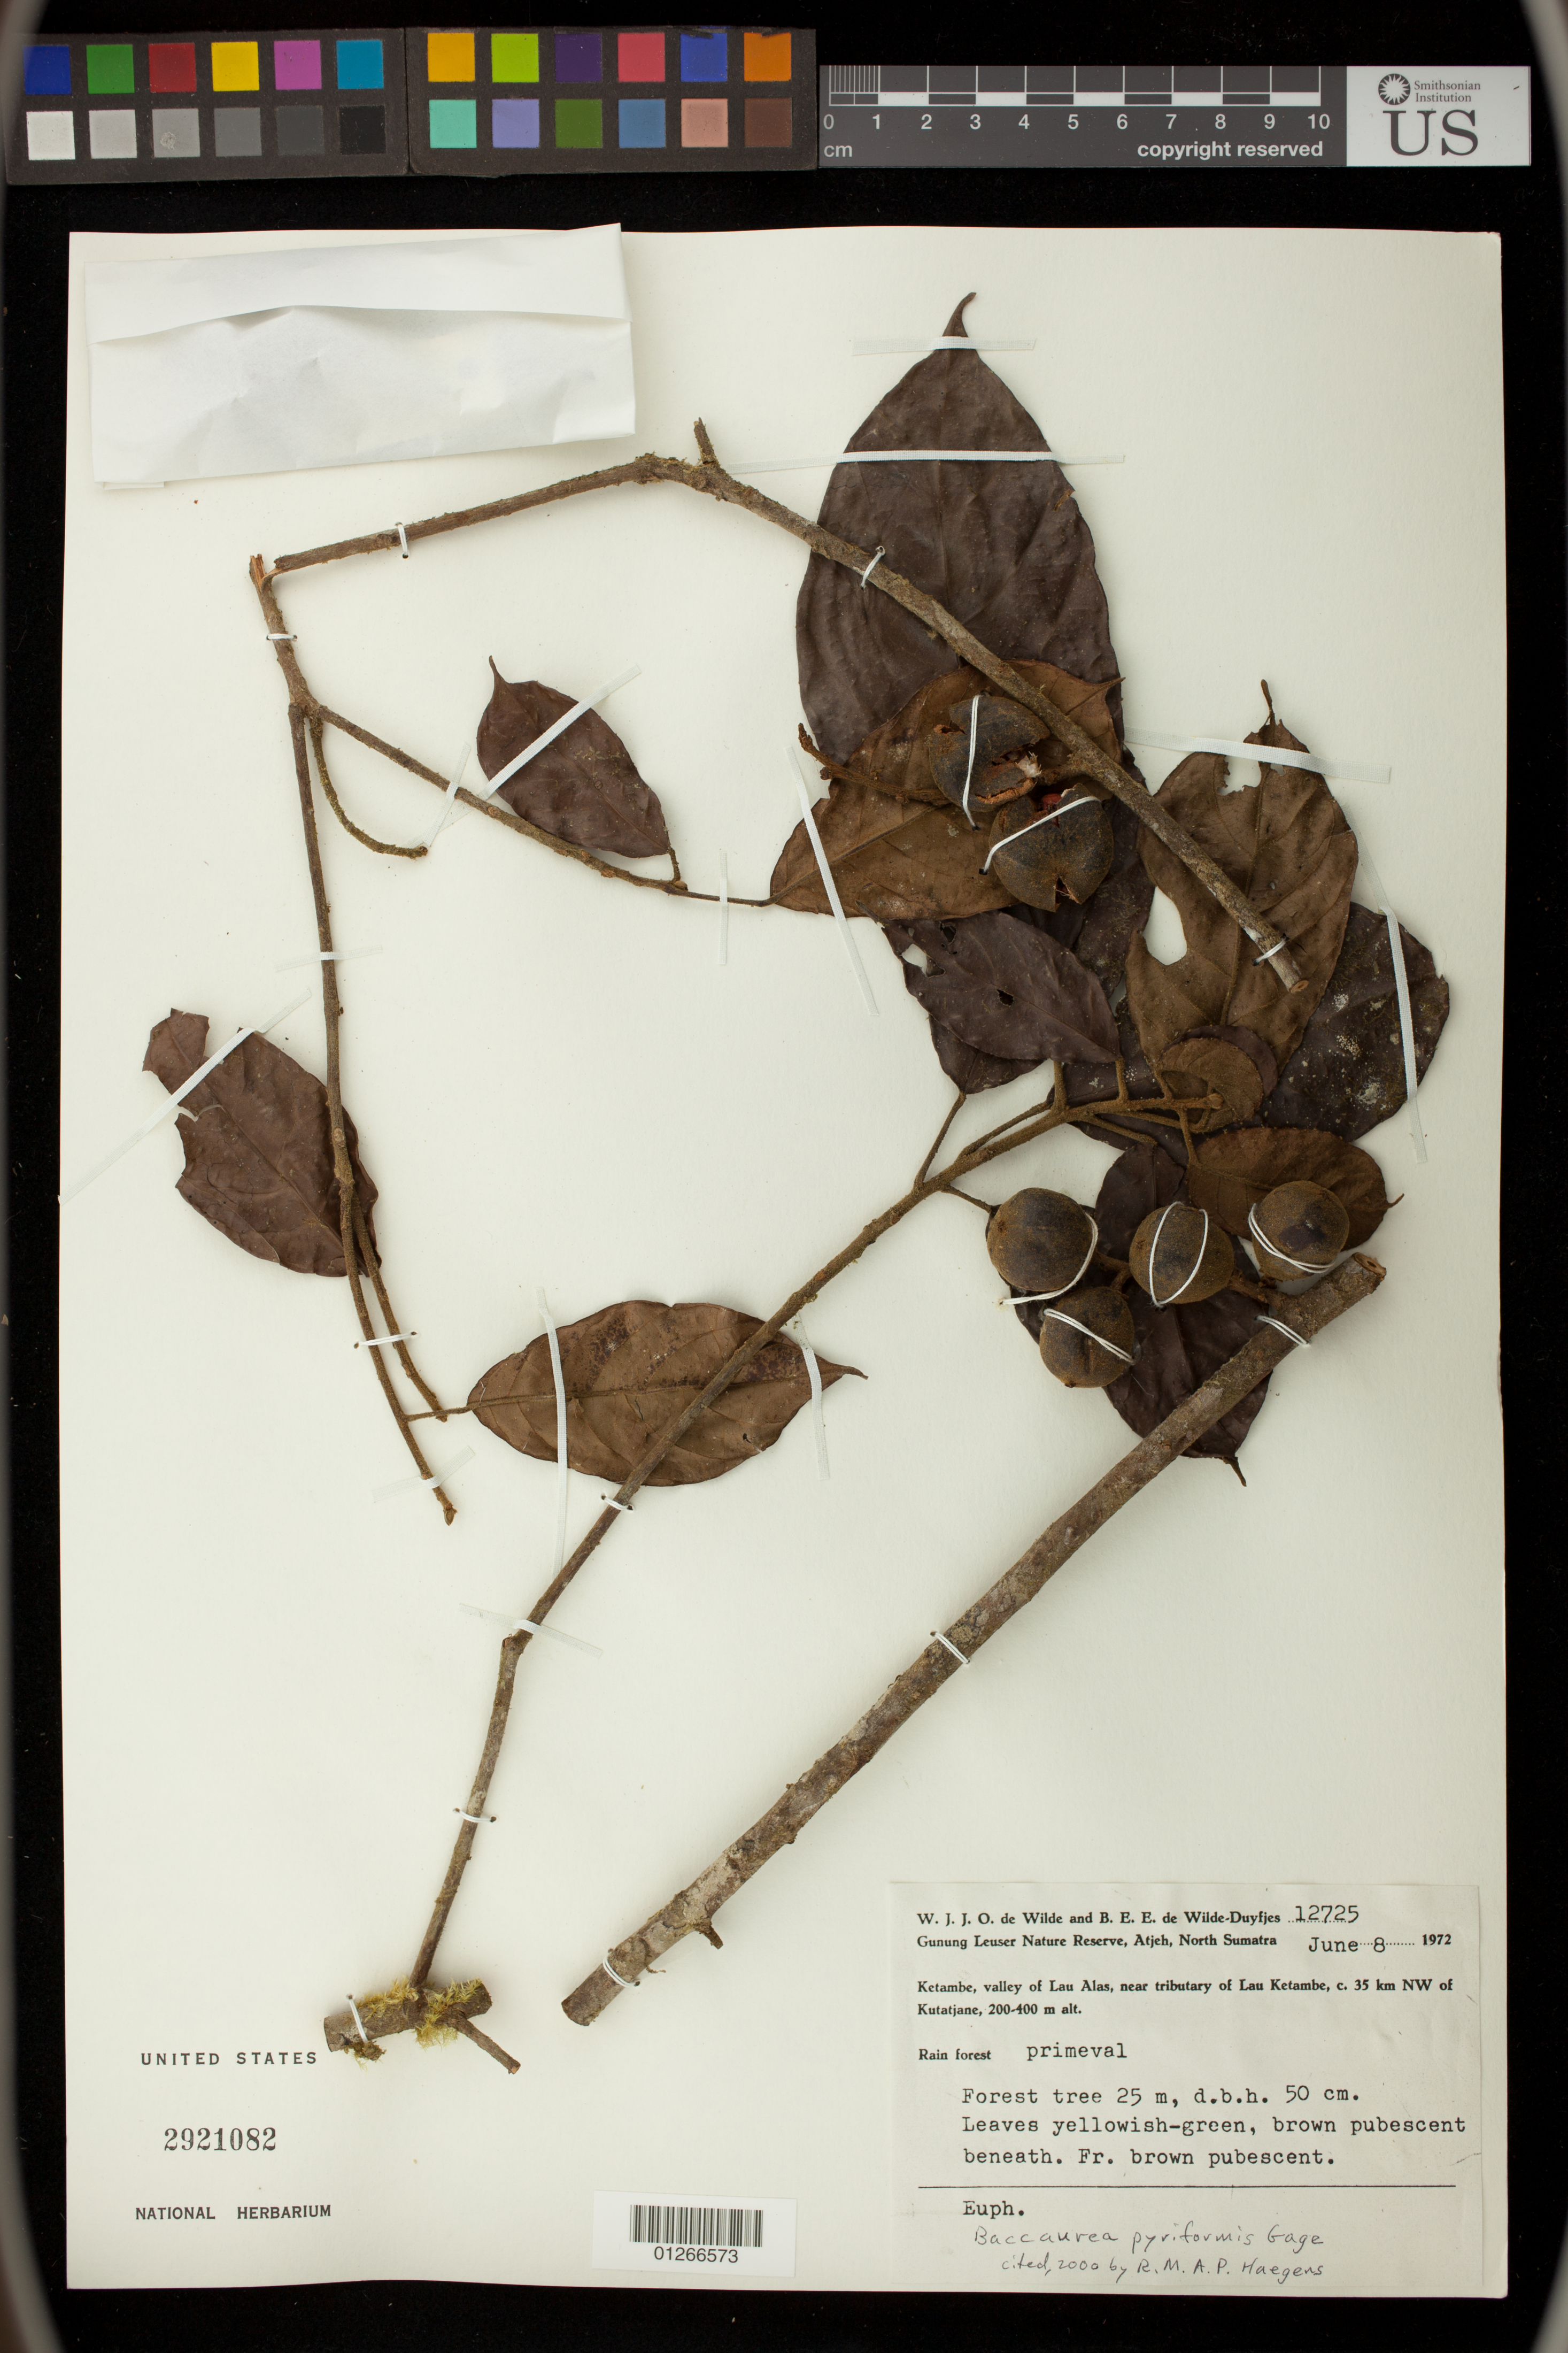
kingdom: Plantae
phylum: Tracheophyta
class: Magnoliopsida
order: Malpighiales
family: Phyllanthaceae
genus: Baccaurea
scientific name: Baccaurea pyriformis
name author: Gage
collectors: W. J. de Wilde & B. E. de Wilde-Duyfjes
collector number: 12725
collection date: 1972-06-08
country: Indonesia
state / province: Sumatra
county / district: Aceh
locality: Gunung Leuser Nature Reserve, Atjeh, North Sumatra. Ketambe, valley of Lau Alas, near tributary of Lau Ketambe, c. 35 km NW of Kutatjane.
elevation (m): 200